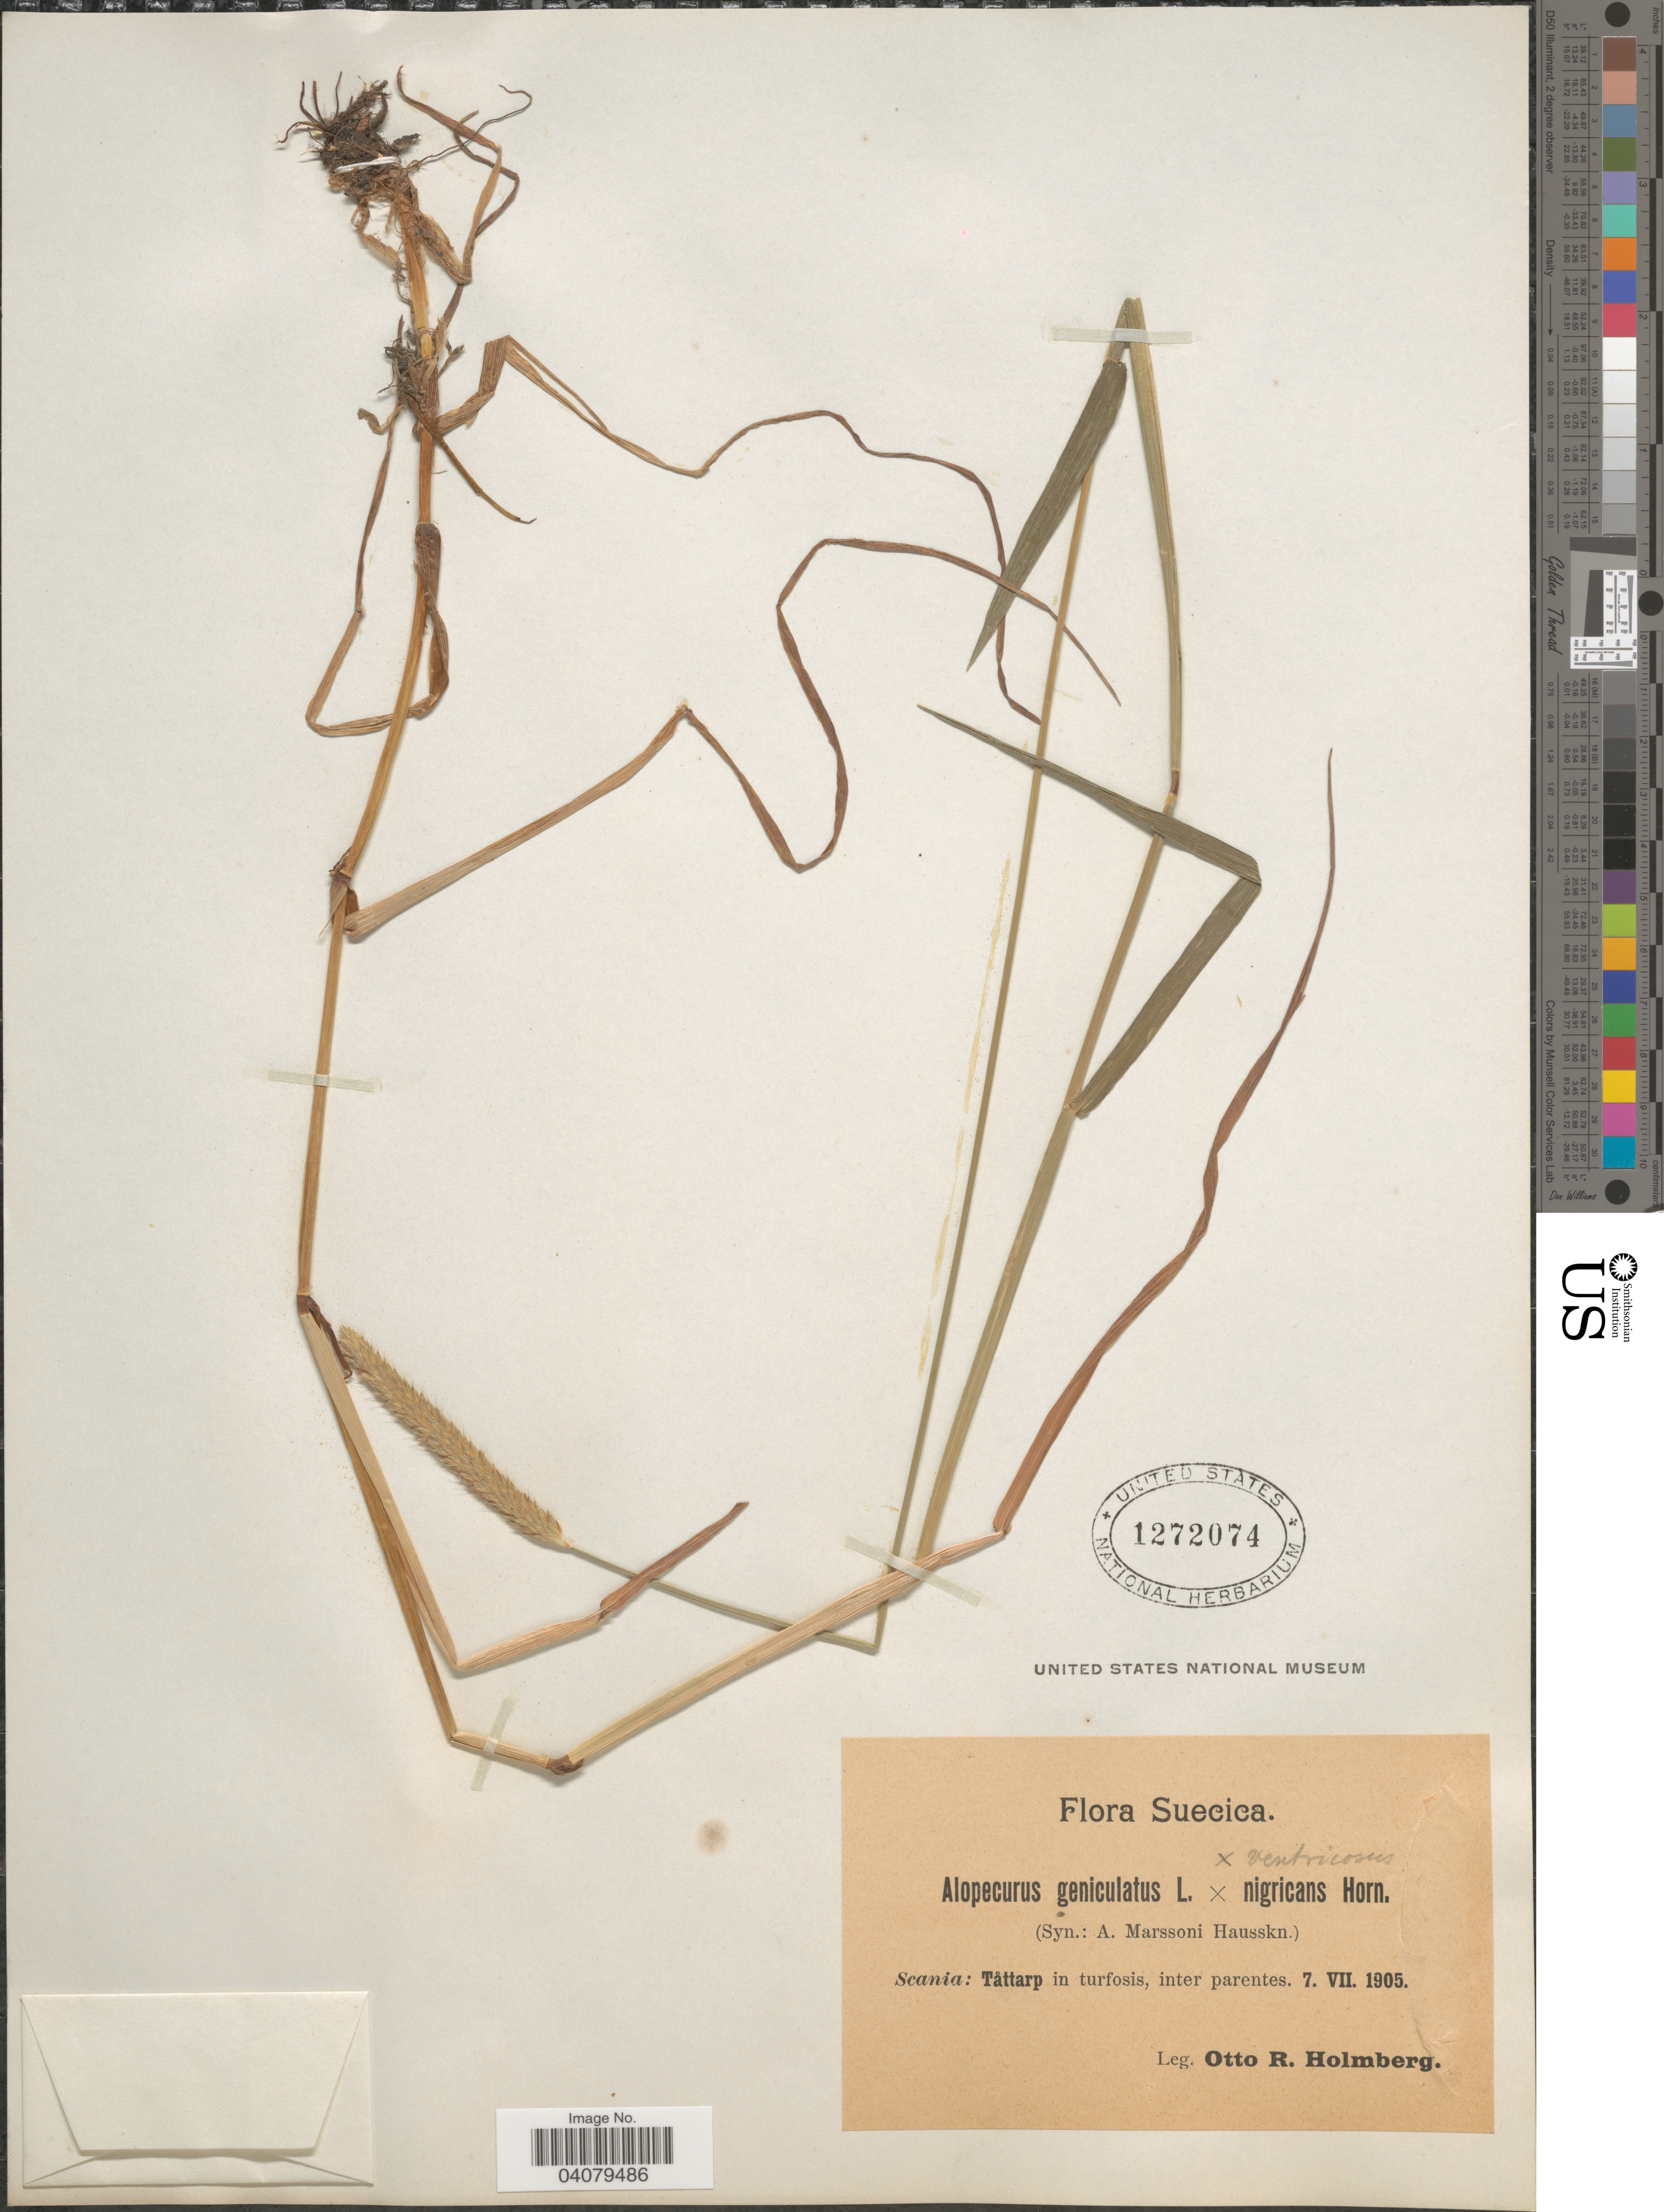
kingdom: Plantae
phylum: Tracheophyta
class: Liliopsida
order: Poales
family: Poaceae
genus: Alopecurus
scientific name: Alopecurus geniculatus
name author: L.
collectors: O. Holmberg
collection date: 1905-07-07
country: Sweden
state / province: Skåne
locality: Suecica. Scania: Tåttarp in turfosis, inter parentes.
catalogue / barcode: US 1272074